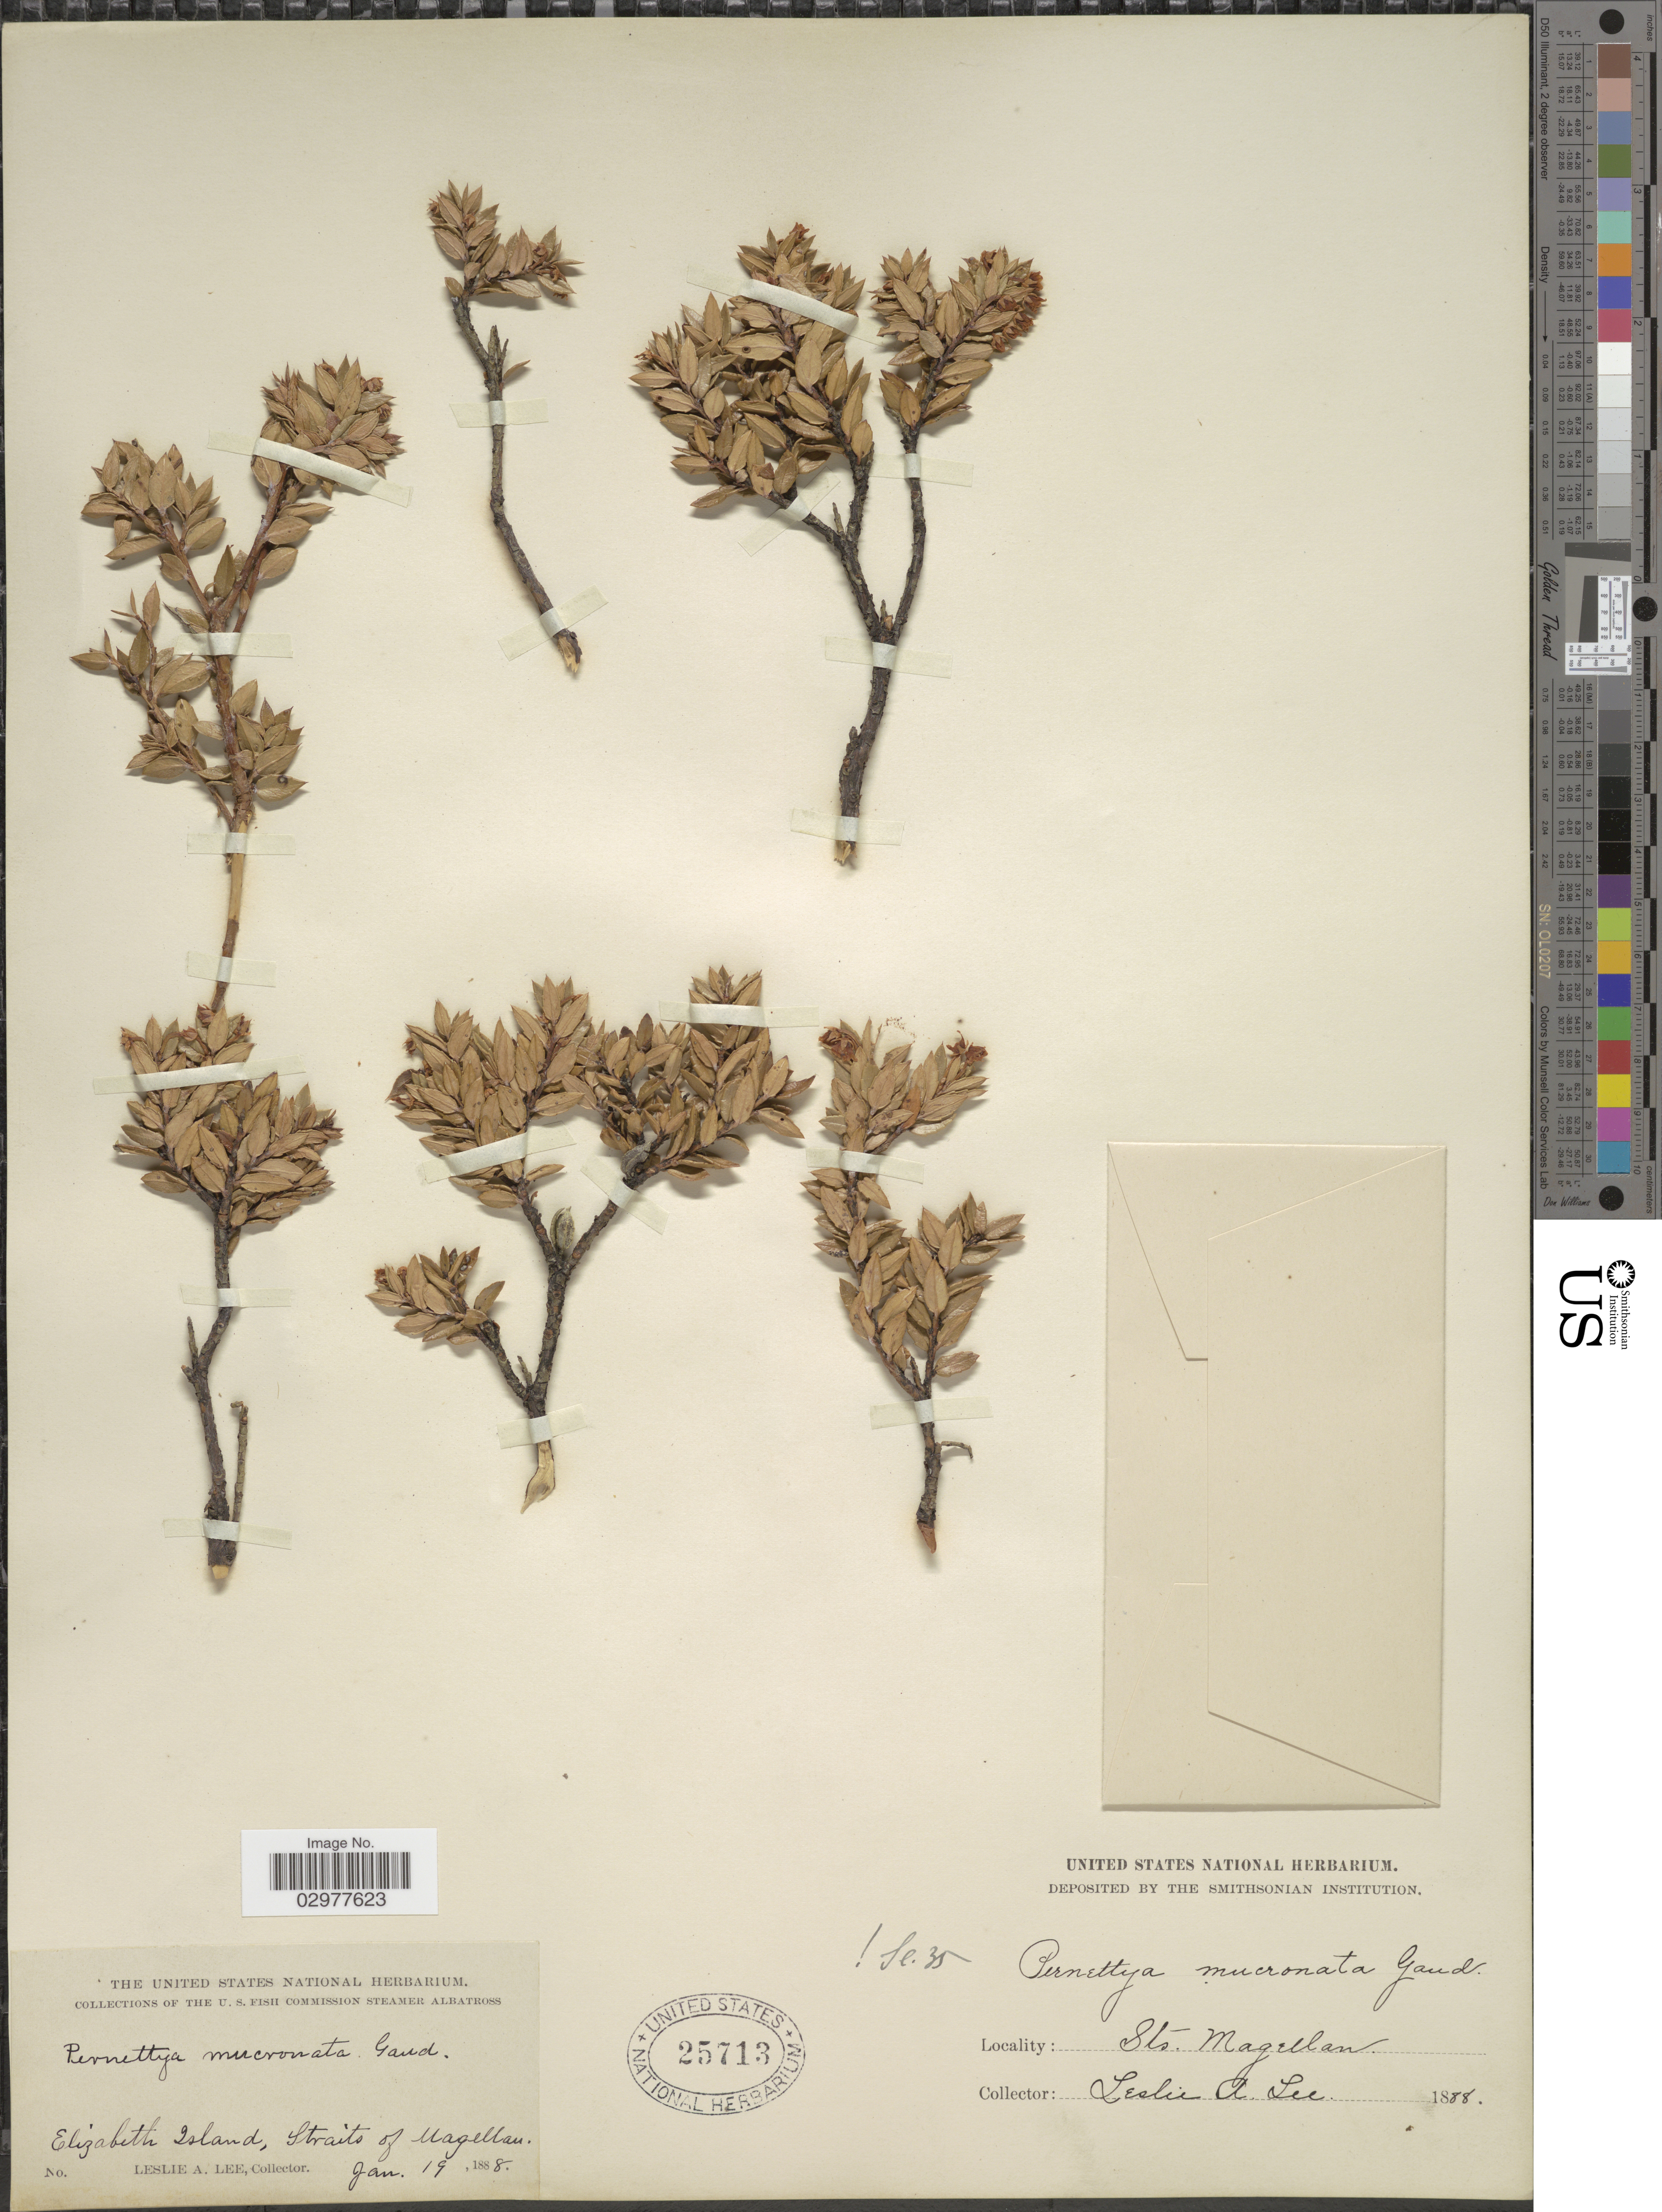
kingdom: Plantae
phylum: Tracheophyta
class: Magnoliopsida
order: Ericales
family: Ericaceae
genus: Pernettya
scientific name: Pernettya mucronata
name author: (L. f.) Gaudich. ex A. Spreng.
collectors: L. Lee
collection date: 1888-01-19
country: Chile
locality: Elizabeth Island, Straits of Magellan.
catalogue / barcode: US 25713